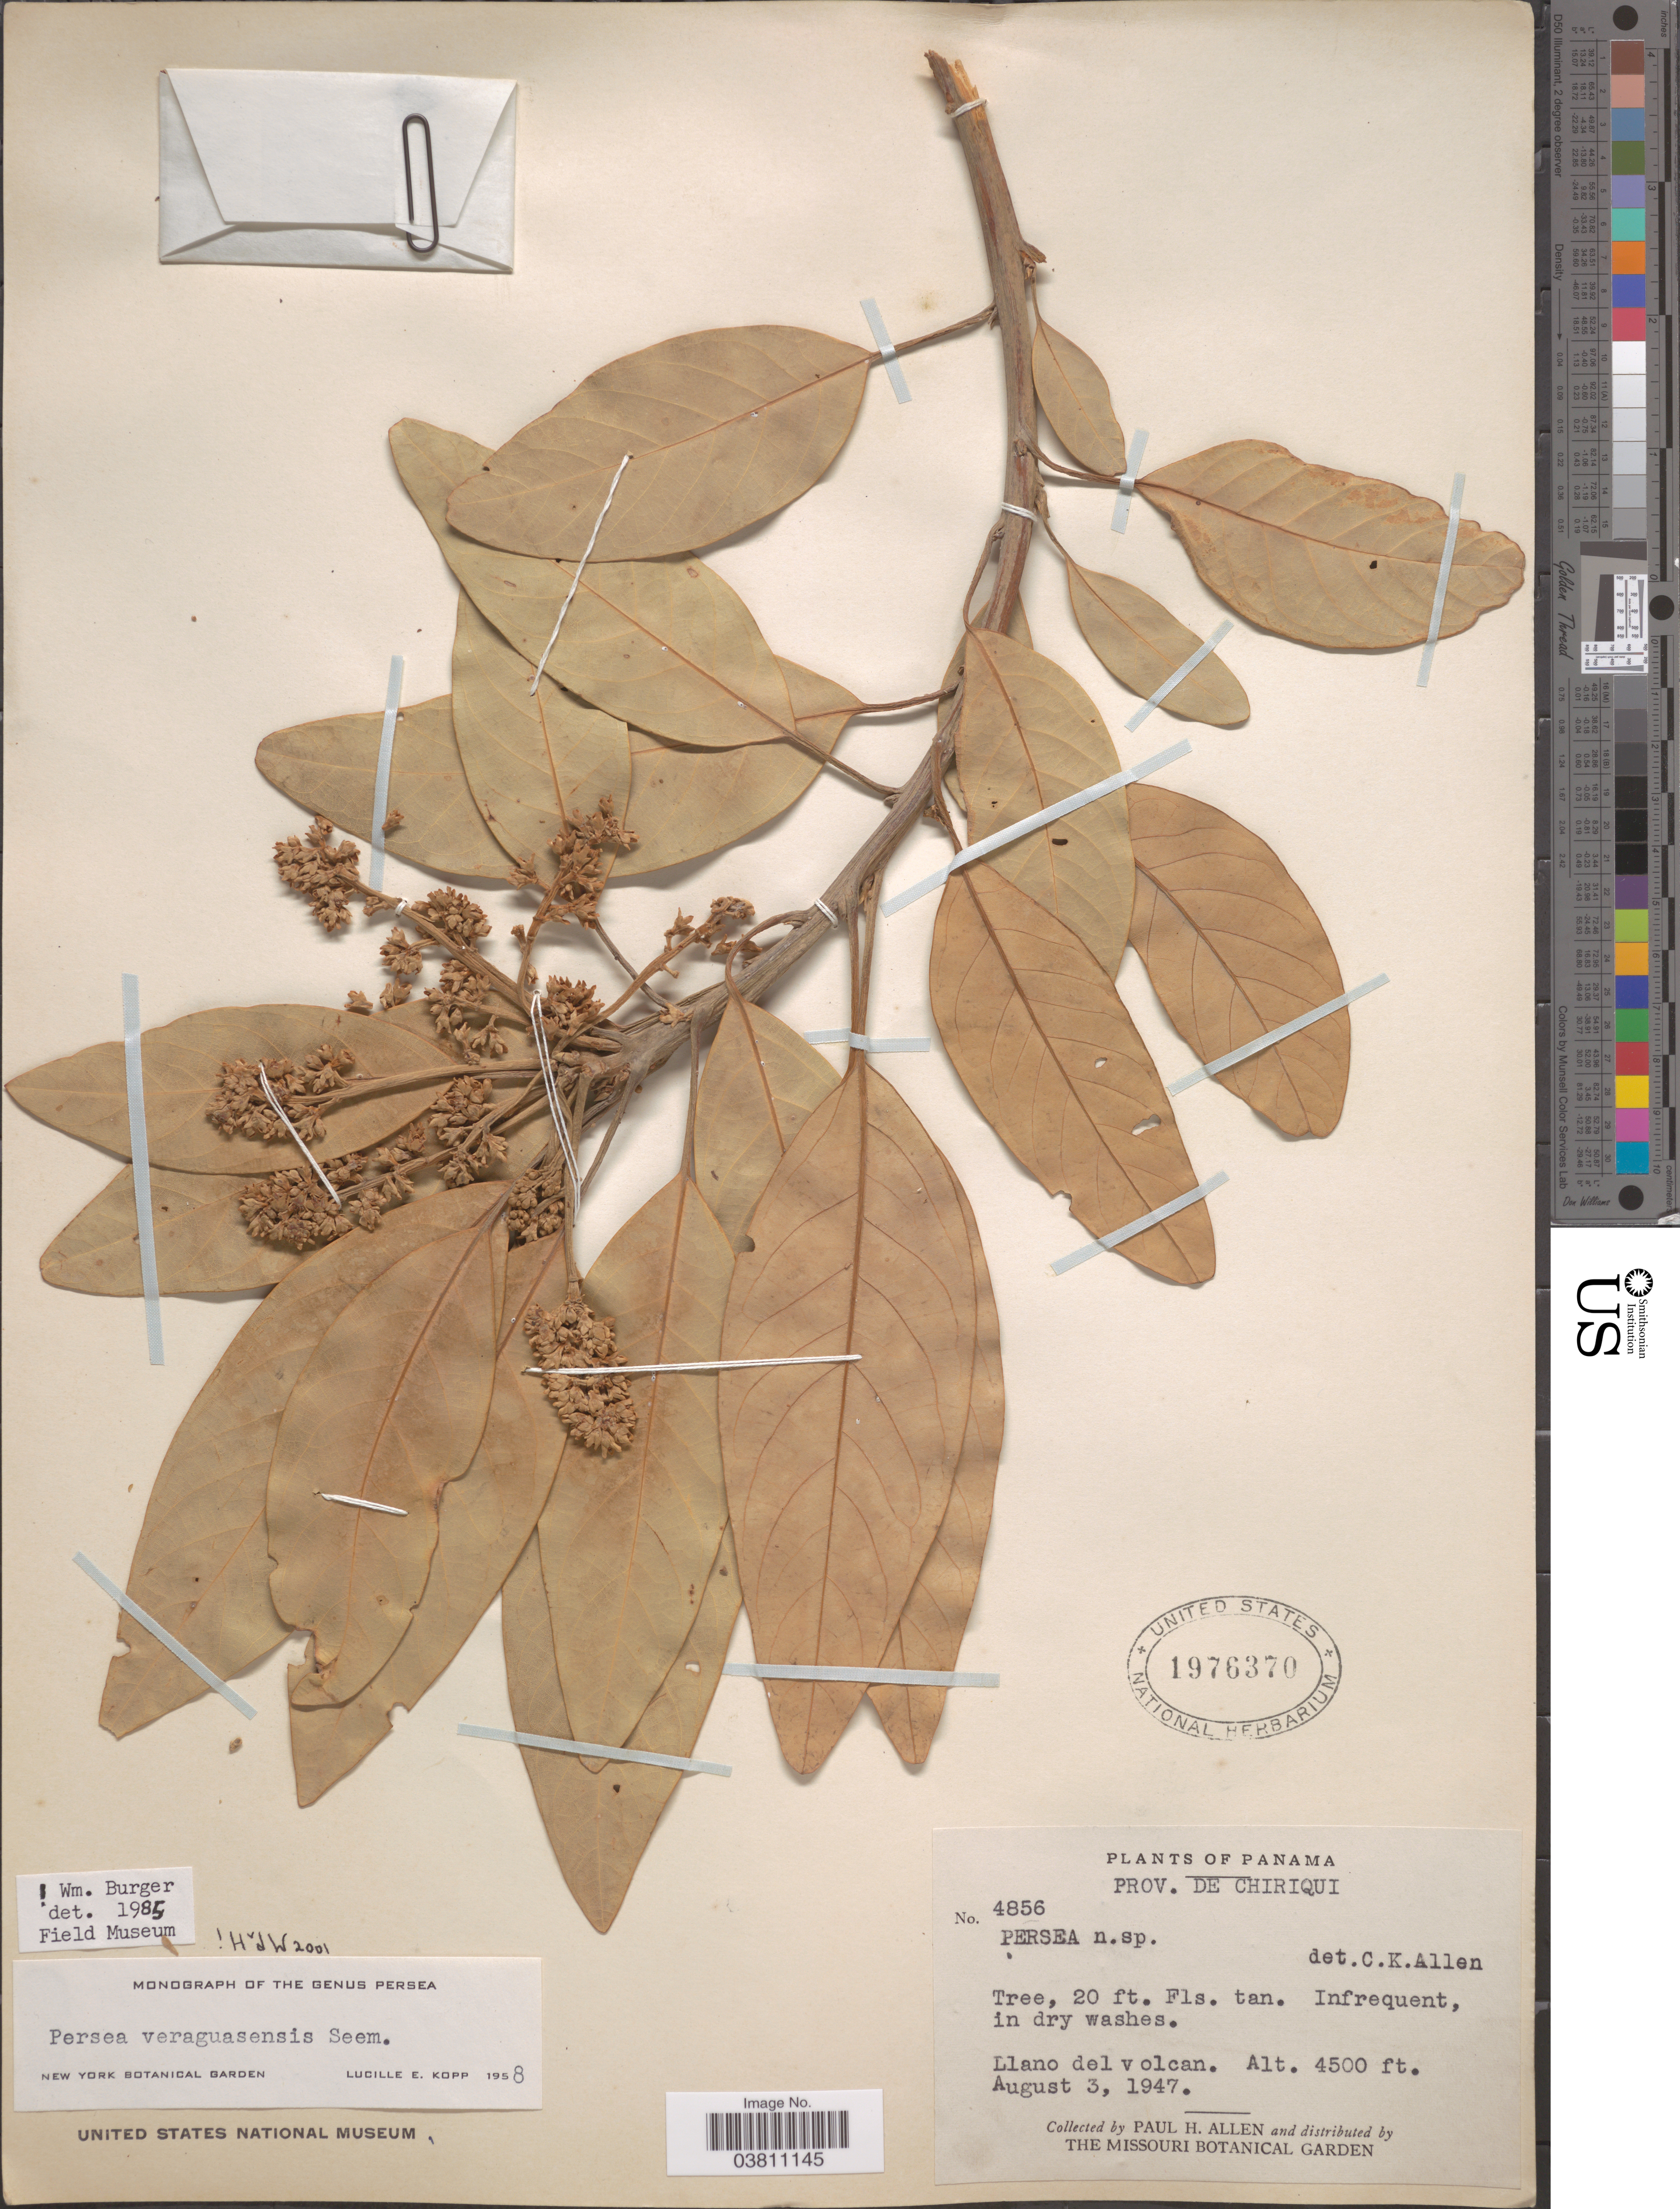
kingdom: Plantae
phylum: Tracheophyta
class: Magnoliopsida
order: Laurales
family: Lauraceae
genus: Persea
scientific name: Persea veraguasensis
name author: Seem.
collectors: P. H. Allen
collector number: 4856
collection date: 1947-08-03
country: Panama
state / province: Chiriqui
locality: Llano del volcan.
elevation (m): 1372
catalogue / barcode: US 1976370